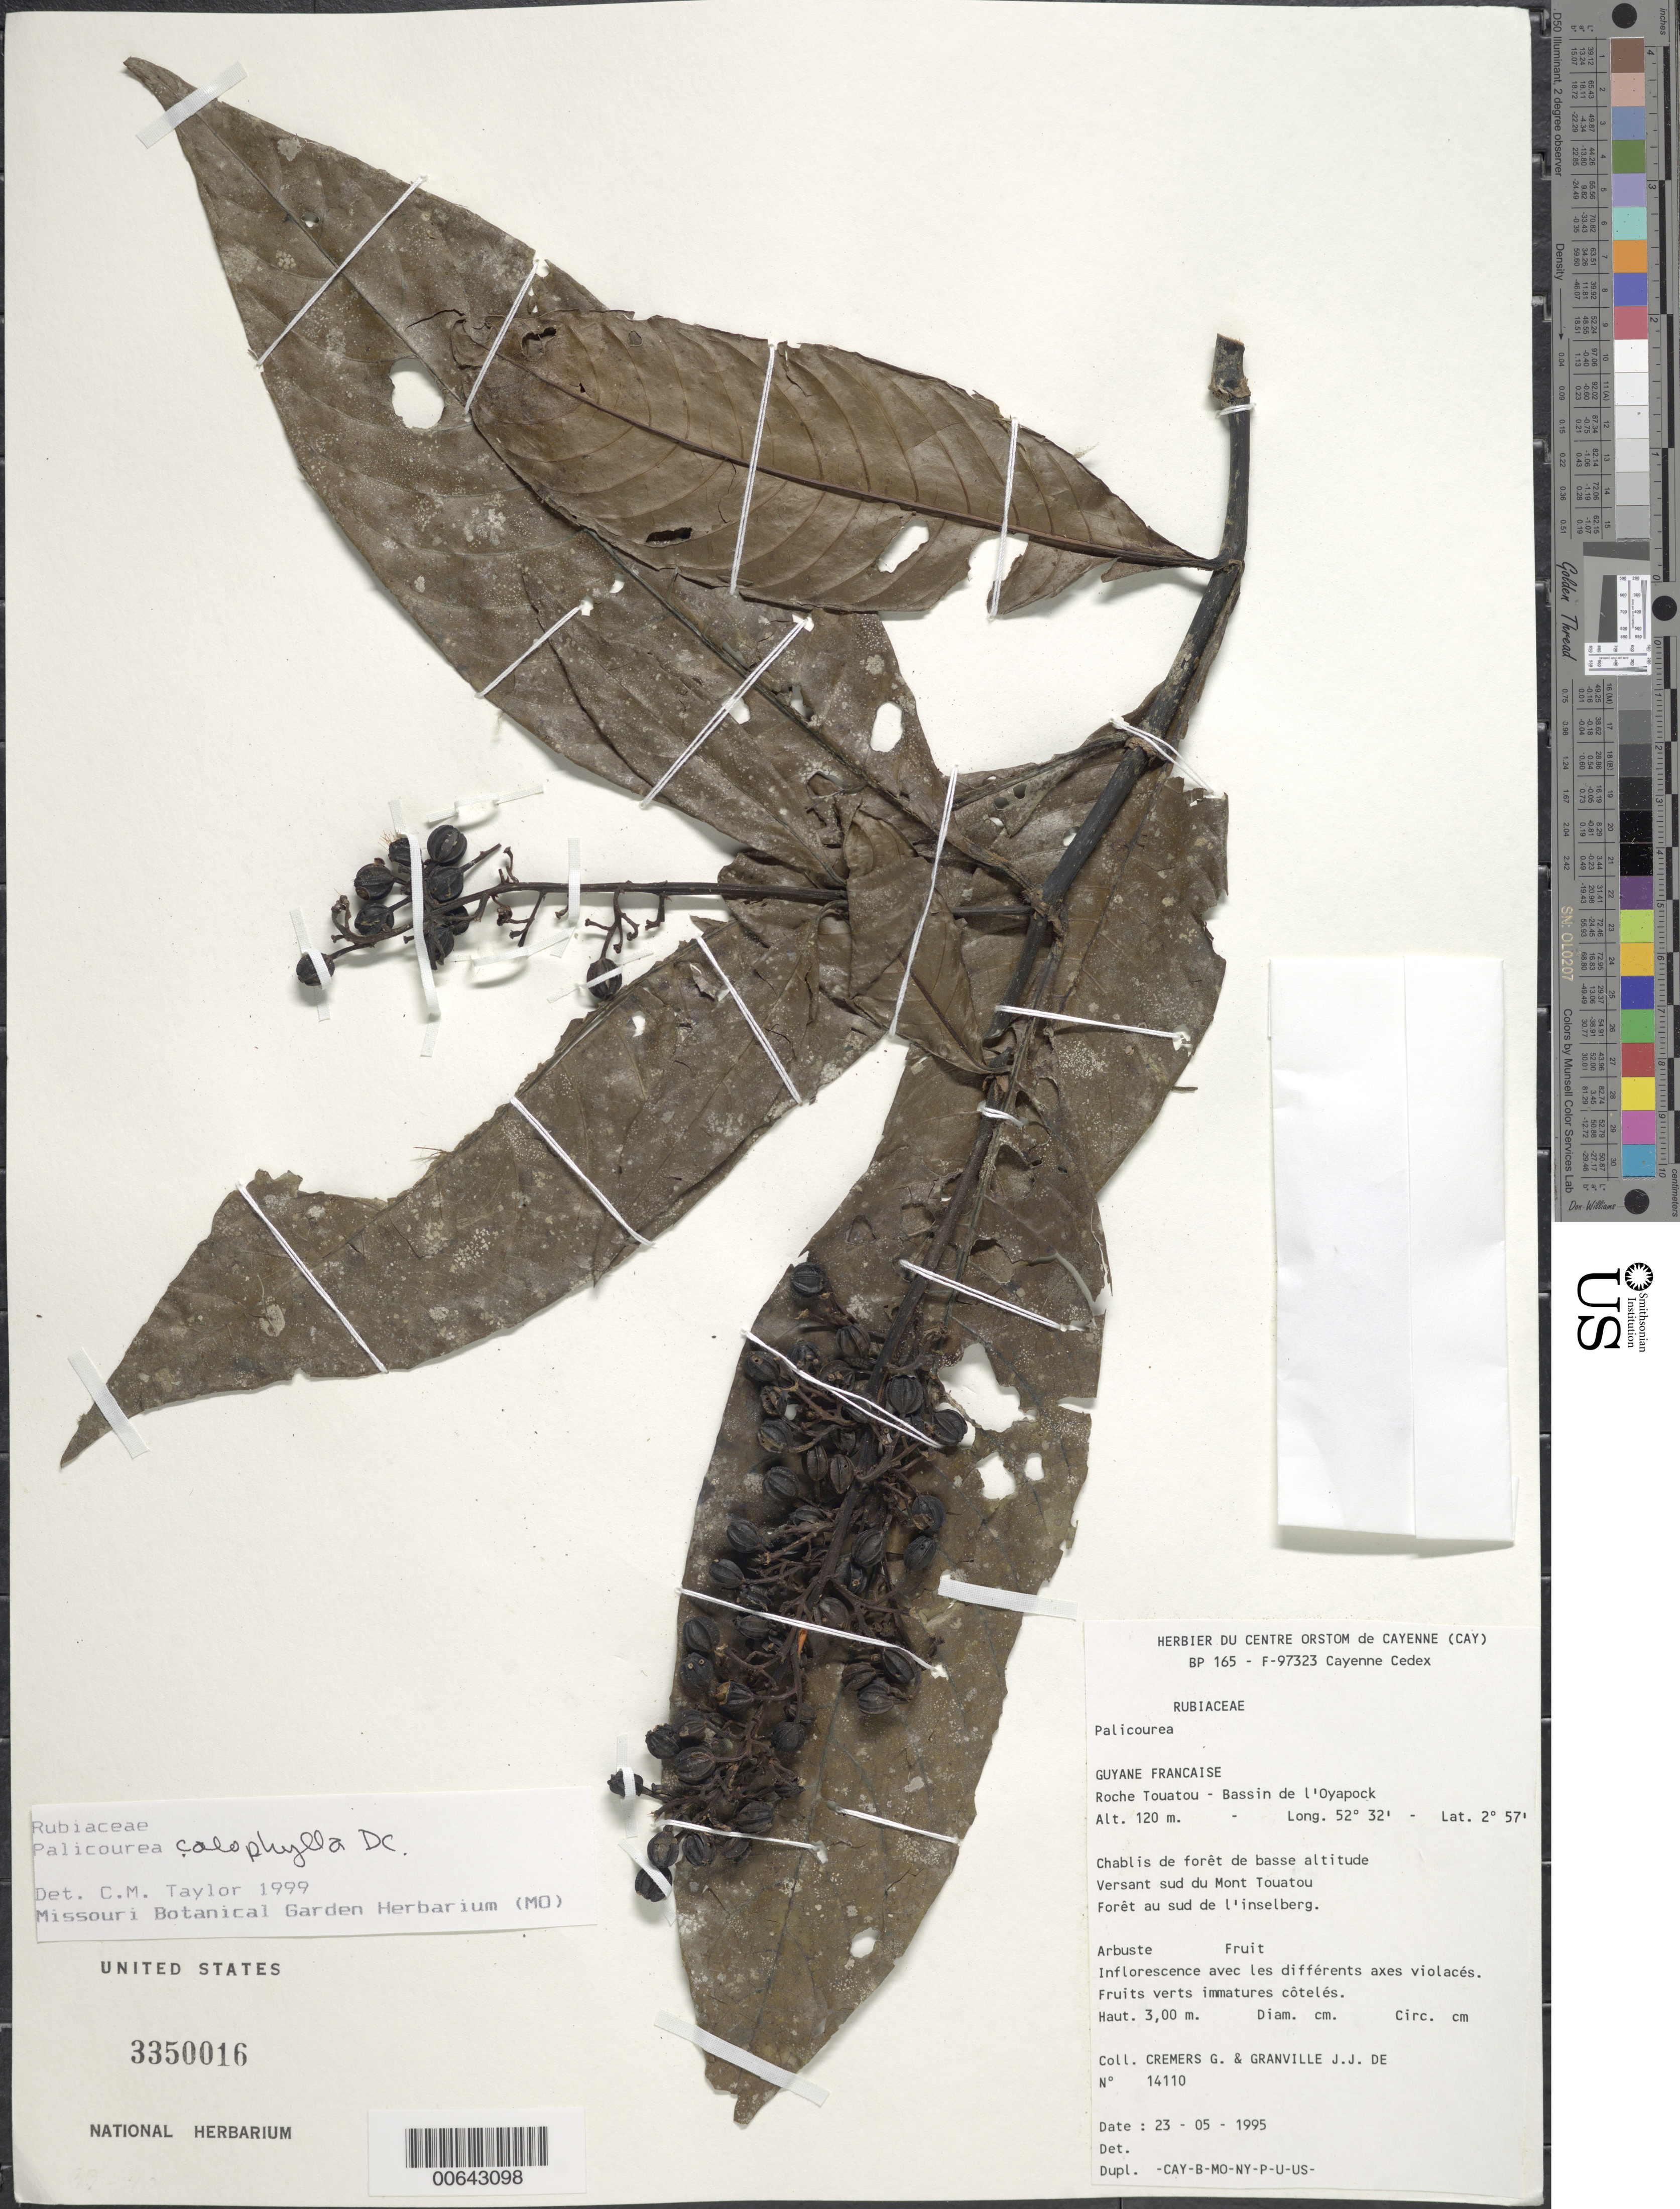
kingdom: Plantae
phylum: Tracheophyta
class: Magnoliopsida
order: Gentianales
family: Rubiaceae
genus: Palicourea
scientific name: Palicourea calophylla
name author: DC.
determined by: Taylor, Charlotte M.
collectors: G. Cremers & J.-J. de Granville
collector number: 14110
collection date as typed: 23-May-95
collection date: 1995-05-23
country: French Guiana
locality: Roche Touatou, Bassin de l'Oyapock, versant sud du Mont Touatou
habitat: Chablis de forêt de basse altitude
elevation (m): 120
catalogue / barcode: US 3350016